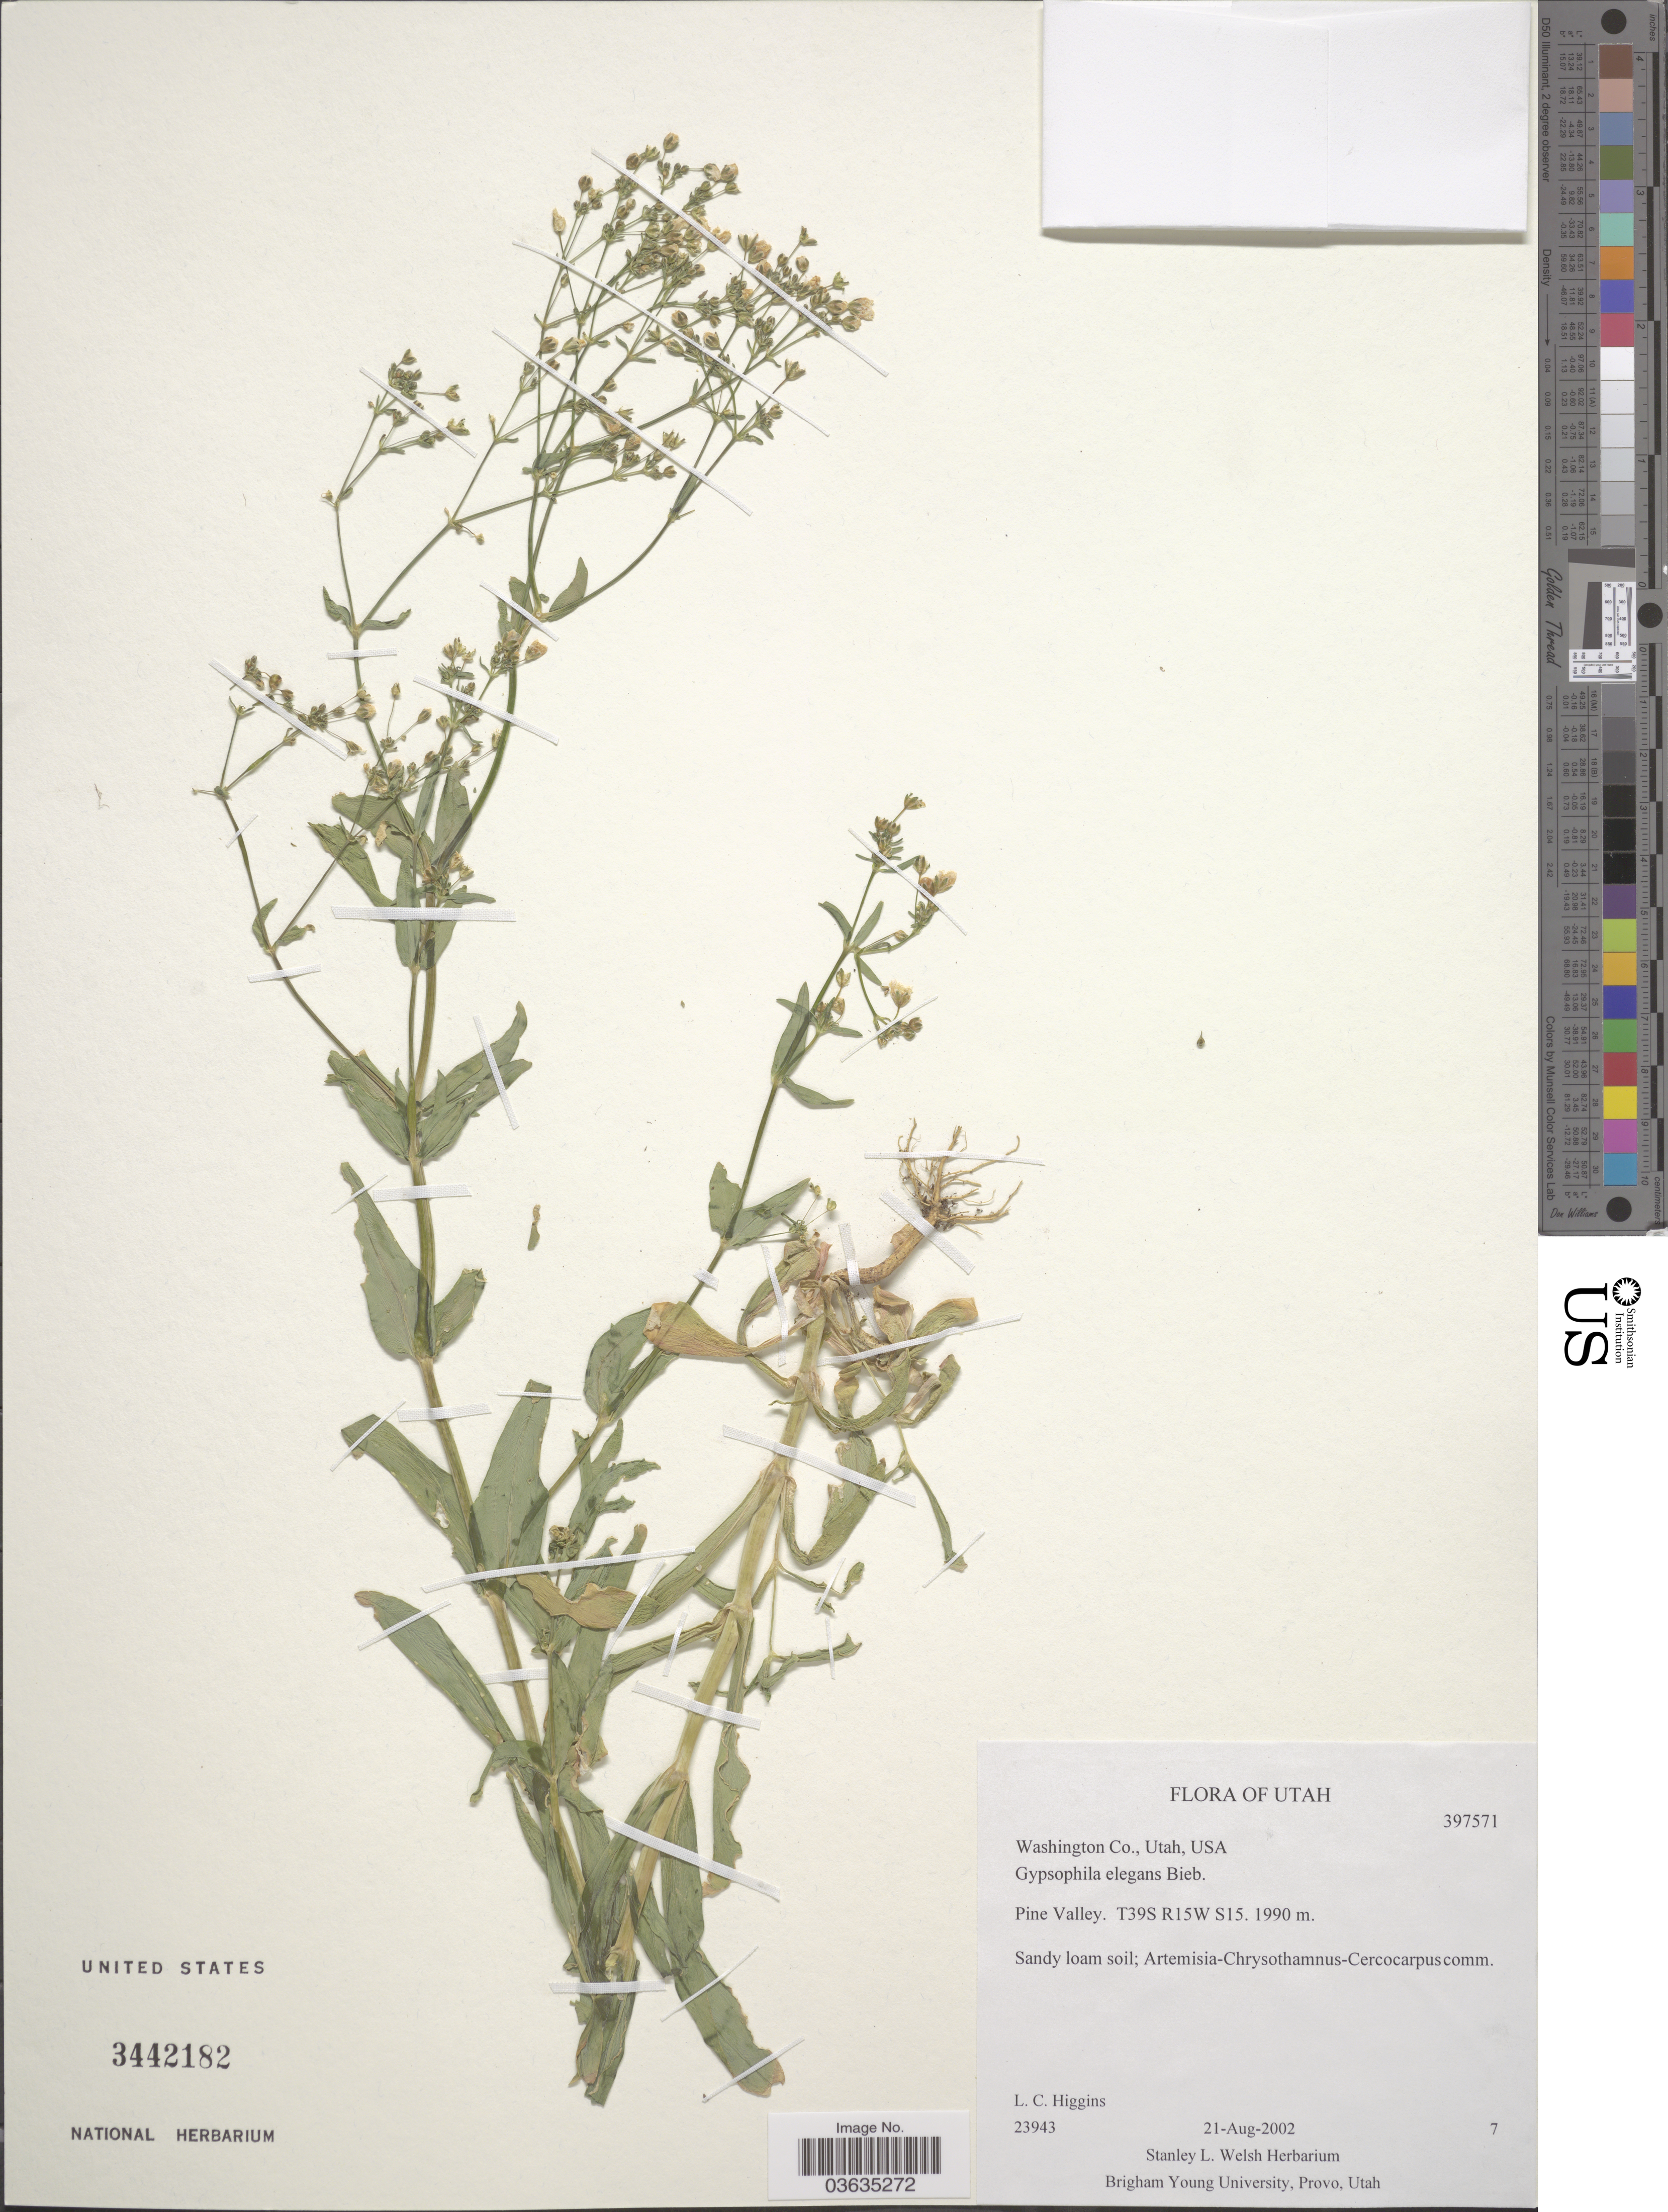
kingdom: Plantae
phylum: Tracheophyta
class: Magnoliopsida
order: Caryophyllales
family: Caryophyllaceae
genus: Gypsophila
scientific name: Gypsophila elegans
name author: M. Bieb.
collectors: L. Higgins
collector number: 23943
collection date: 2002-08-21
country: United States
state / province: Utah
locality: Washington Co., Pine Valley. T39S R15W S15.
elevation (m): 1990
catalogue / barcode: US 3442182